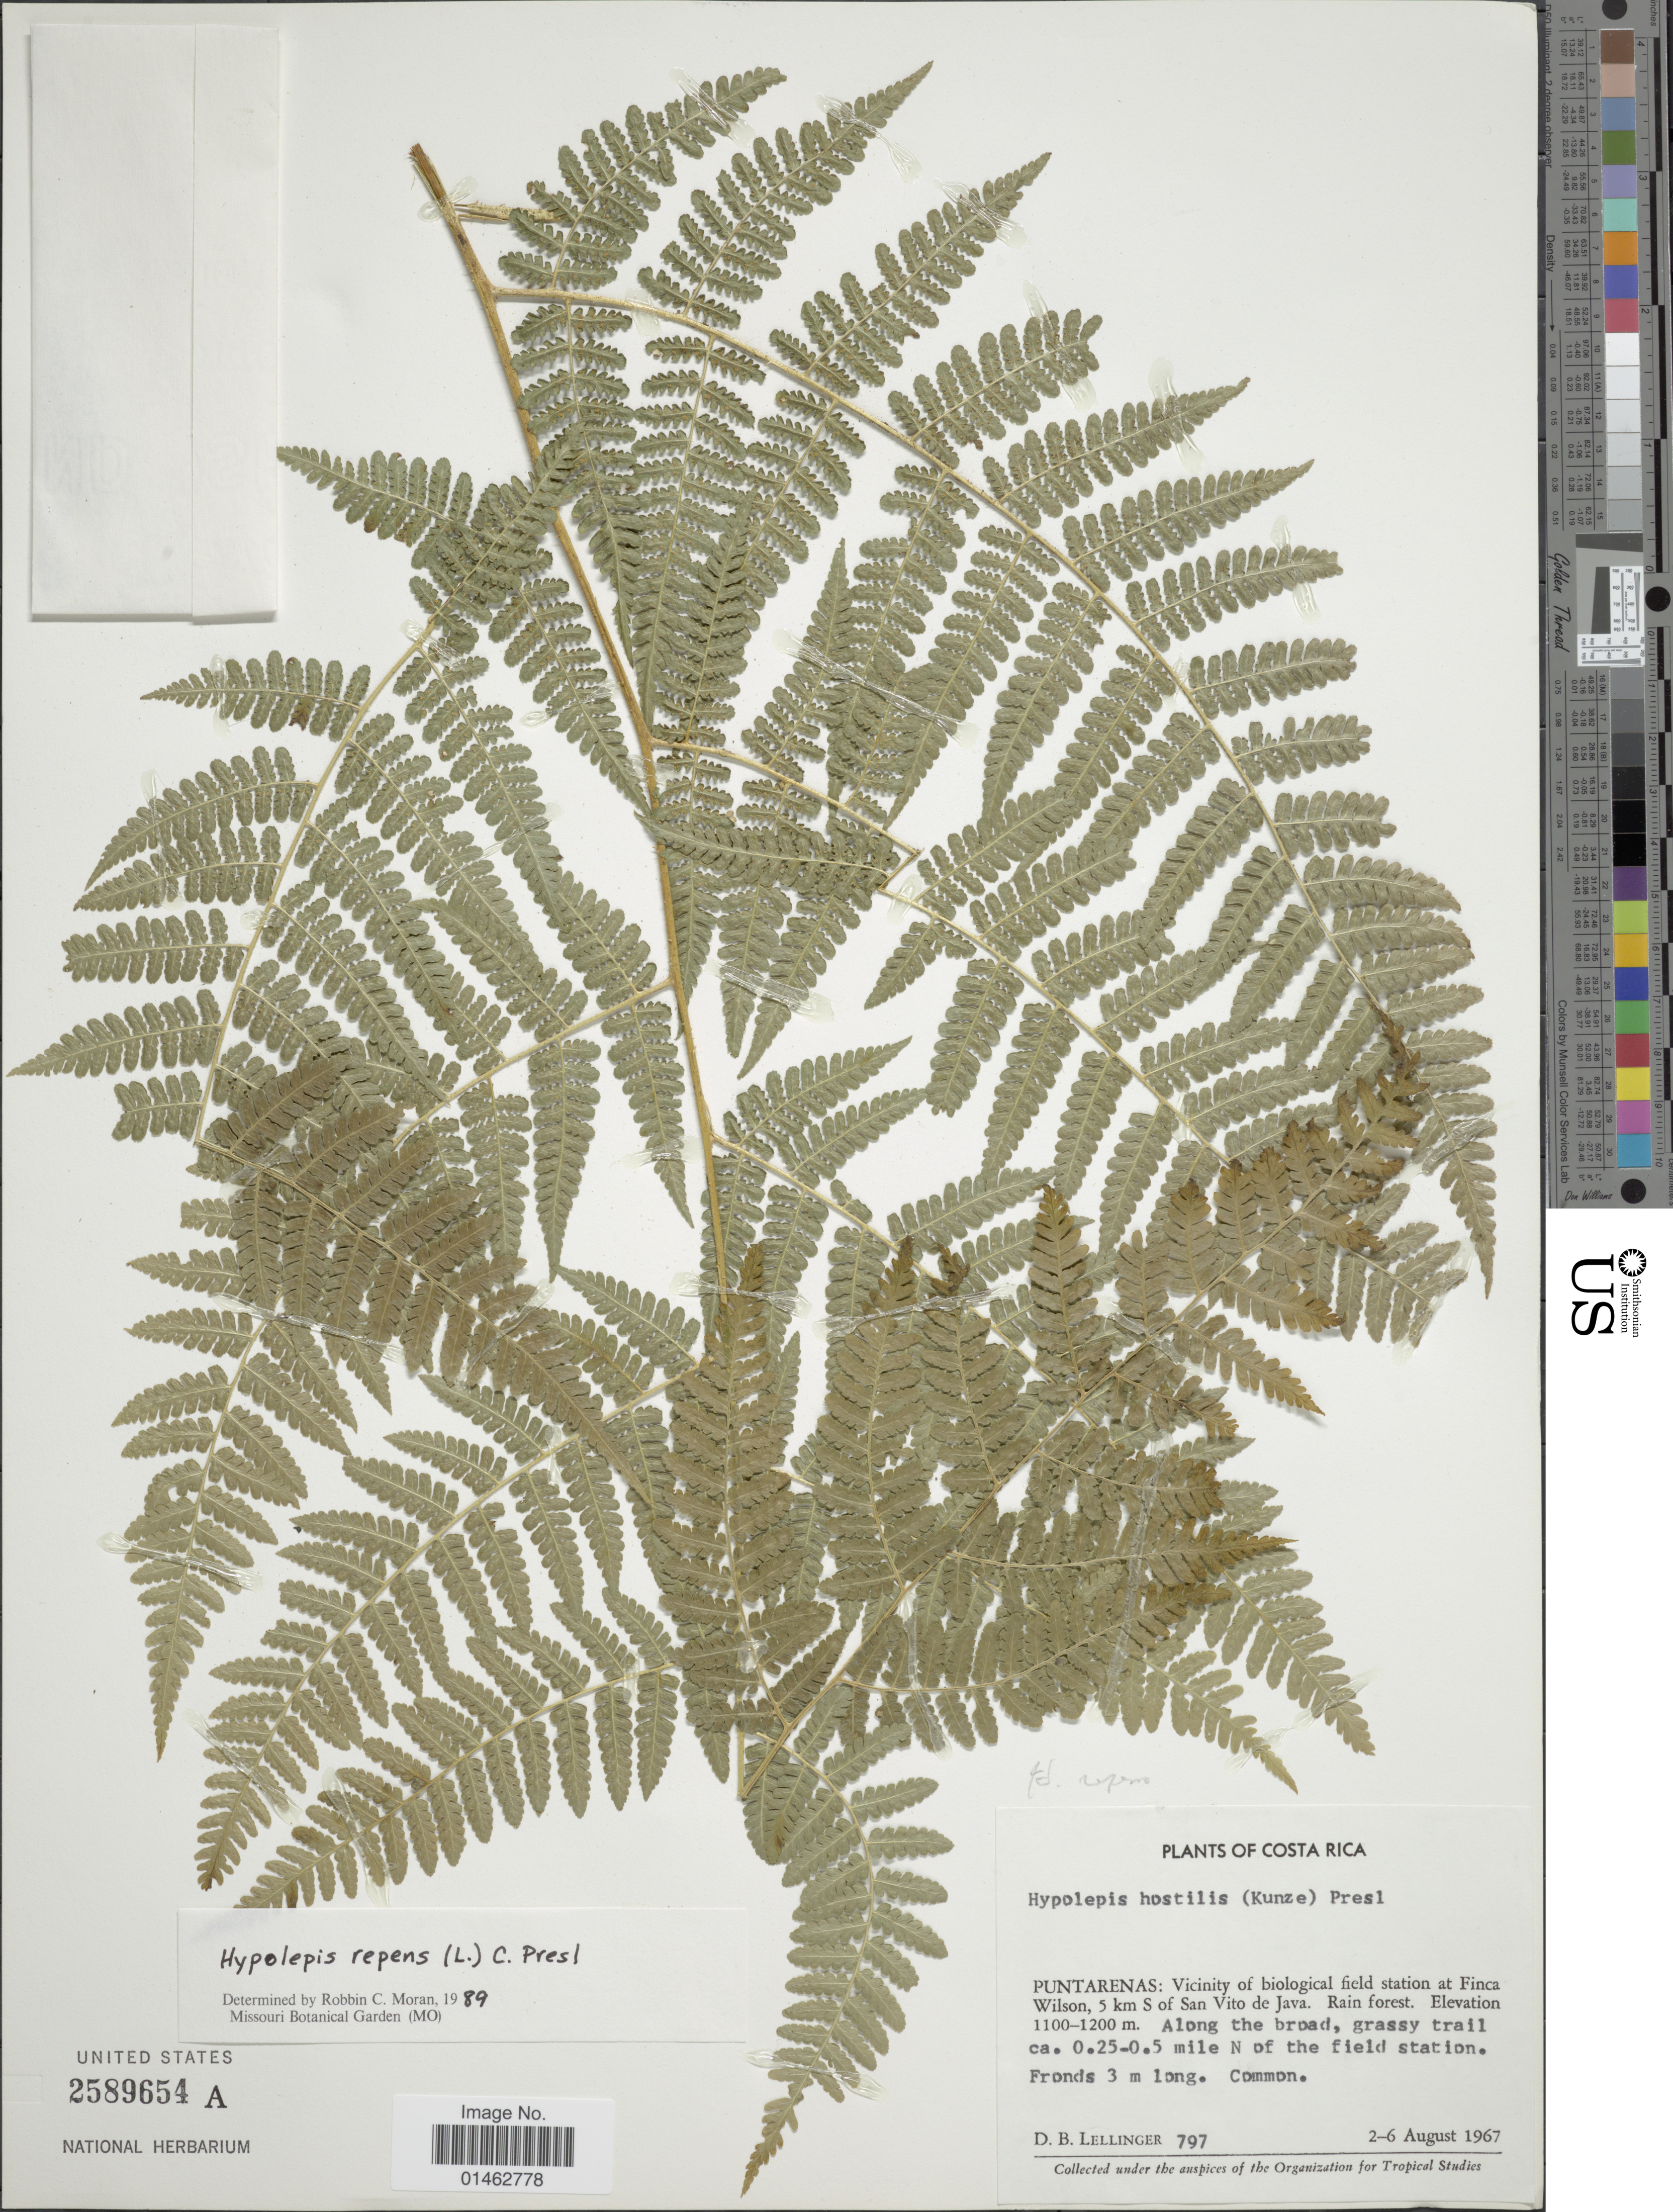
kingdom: Plantae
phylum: Tracheophyta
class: Polypodiopsida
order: Polypodiales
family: Dennstaedtiaceae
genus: Hypolepis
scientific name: Hypolepis repens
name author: (L.) C. Presl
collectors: D. B. Lellinger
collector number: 797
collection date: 1967-08-02/1967-08-06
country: Costa Rica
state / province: Puntarenas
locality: Vicinity of biological field station at Finca Wilson, 5 km S of San Vito de Java, Along the broad, grassy trail ca. 0.25-0.5 mile N of the field station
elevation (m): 1100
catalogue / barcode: US 2589654A